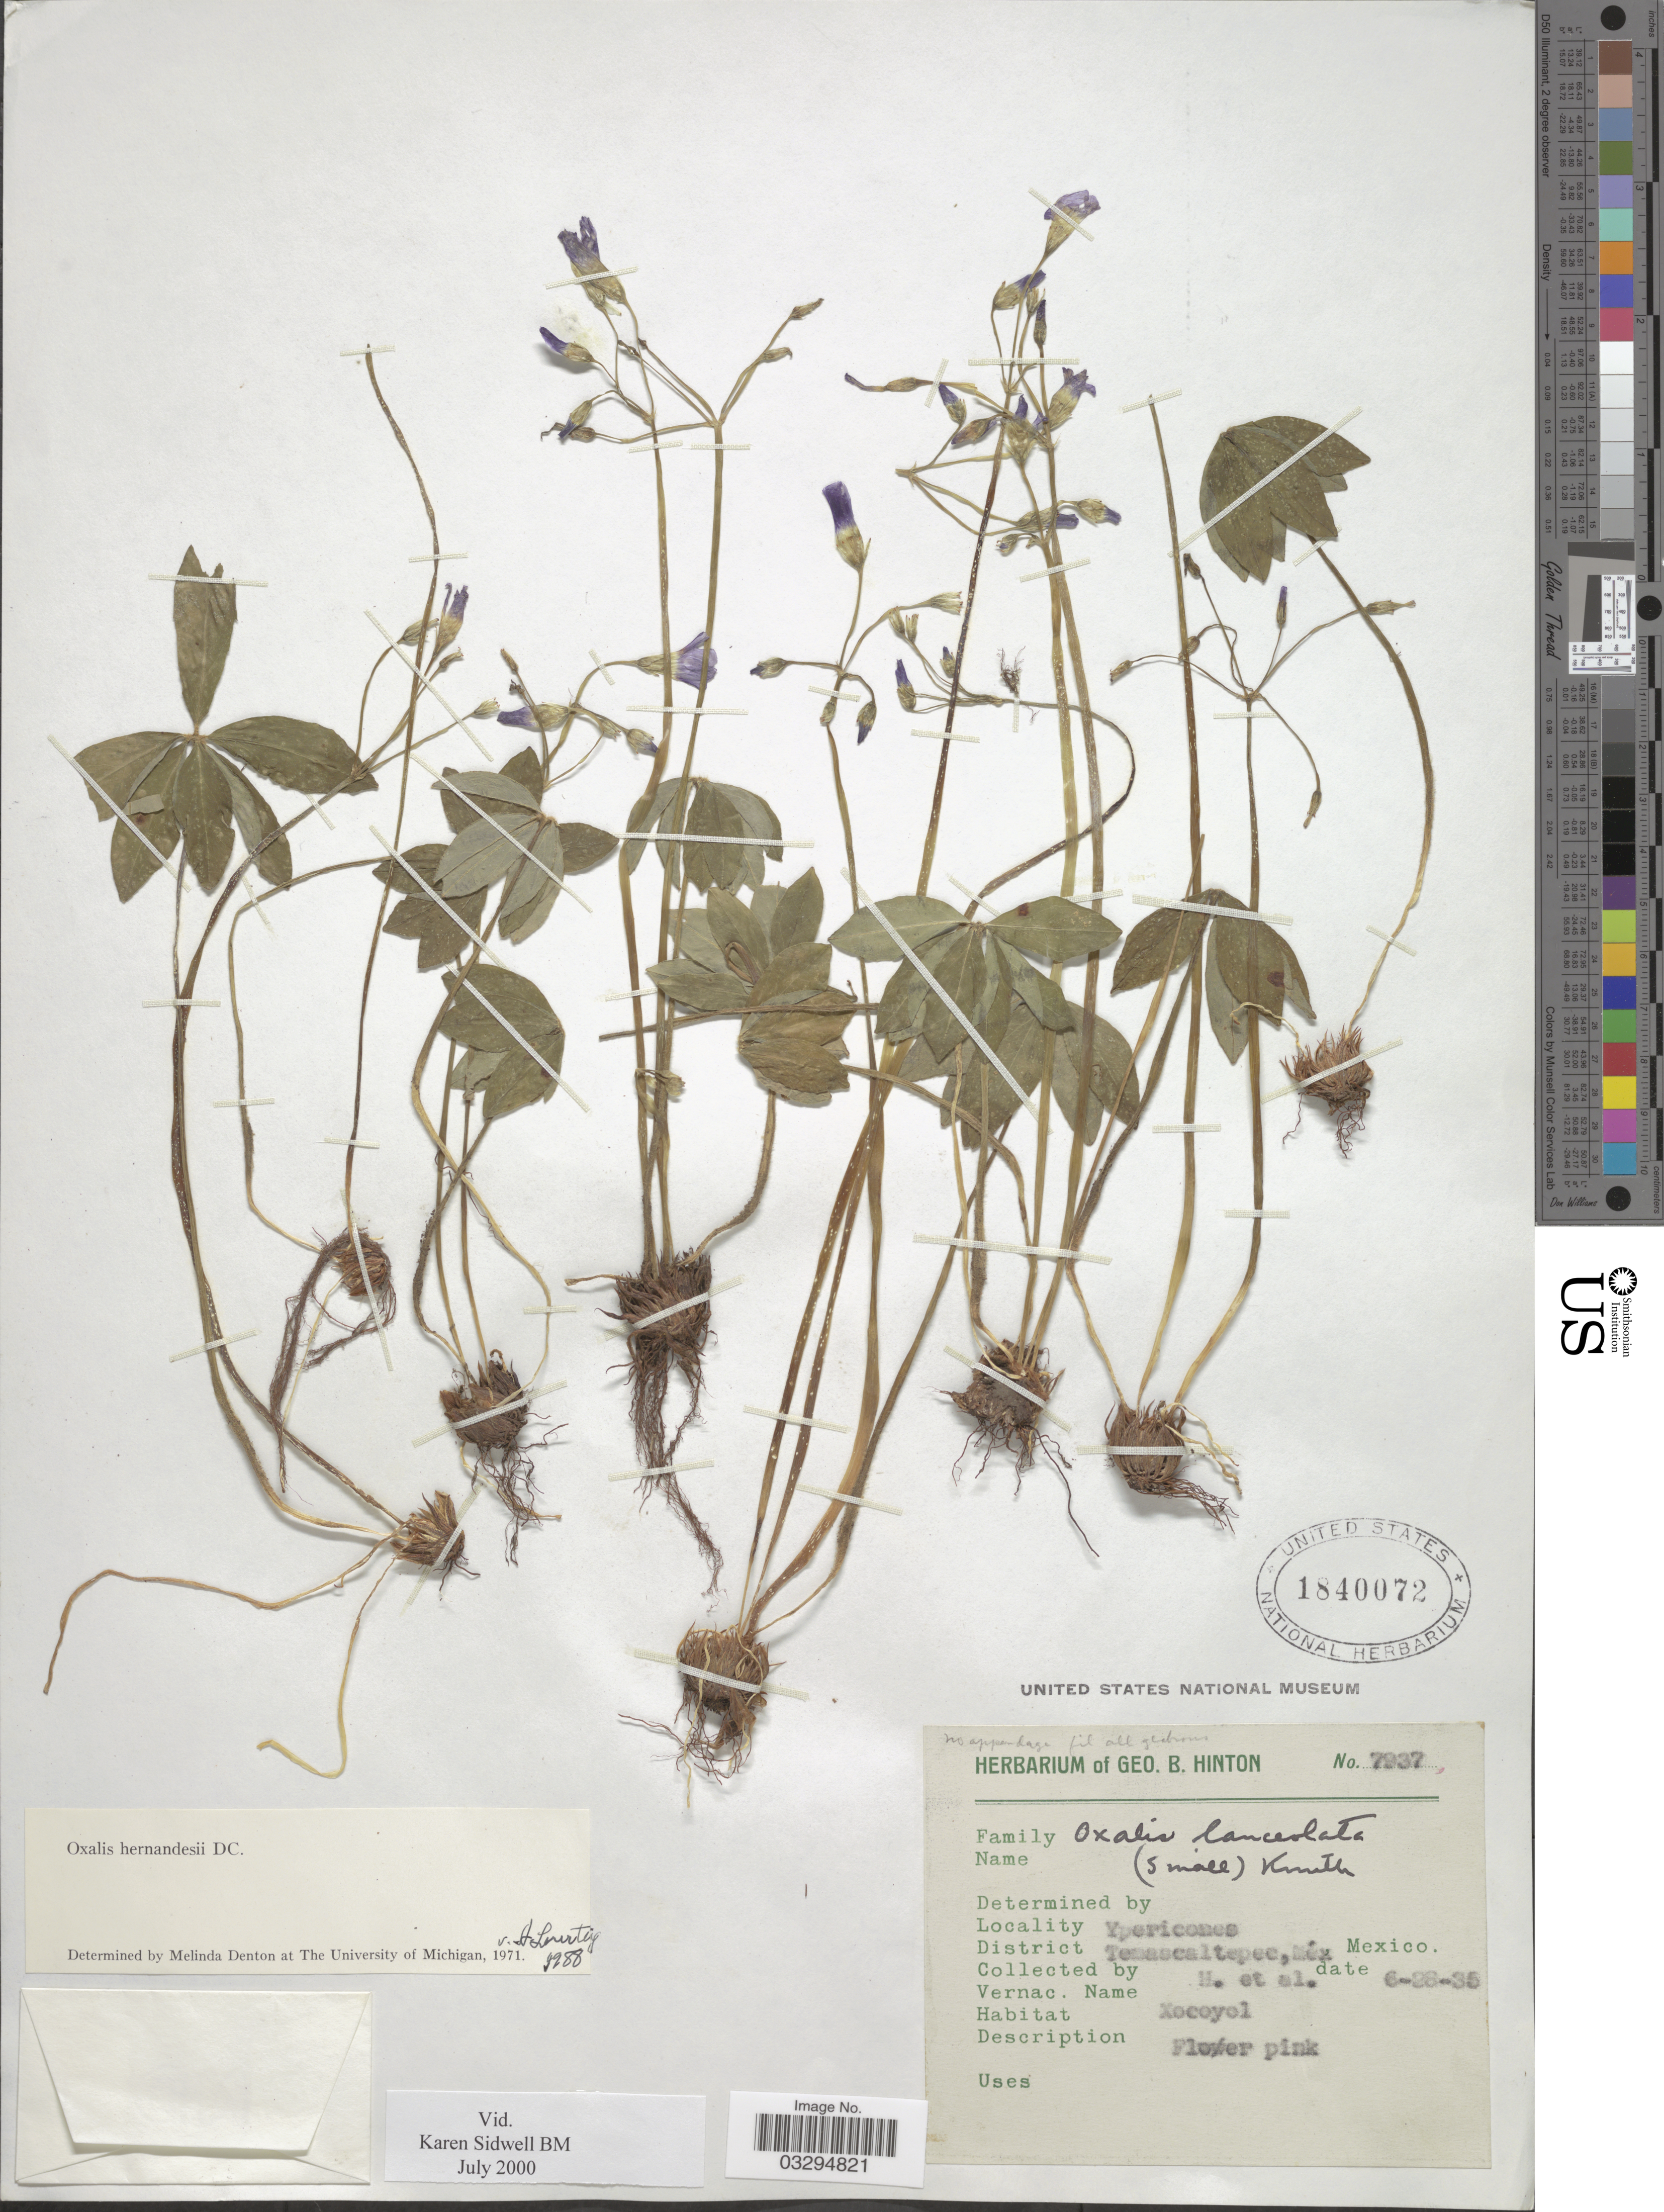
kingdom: Plantae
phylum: Tracheophyta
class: Magnoliopsida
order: Oxalidales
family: Oxalidaceae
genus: Oxalis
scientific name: Oxalis hernandezii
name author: Moc. & Sessé ex DC.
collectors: G. B. Hinton & et al.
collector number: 7937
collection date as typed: Transcribed d/m/y: 28/6/35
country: Mexico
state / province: México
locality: Ypericones, District Temascaltepec.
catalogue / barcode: US 1840072